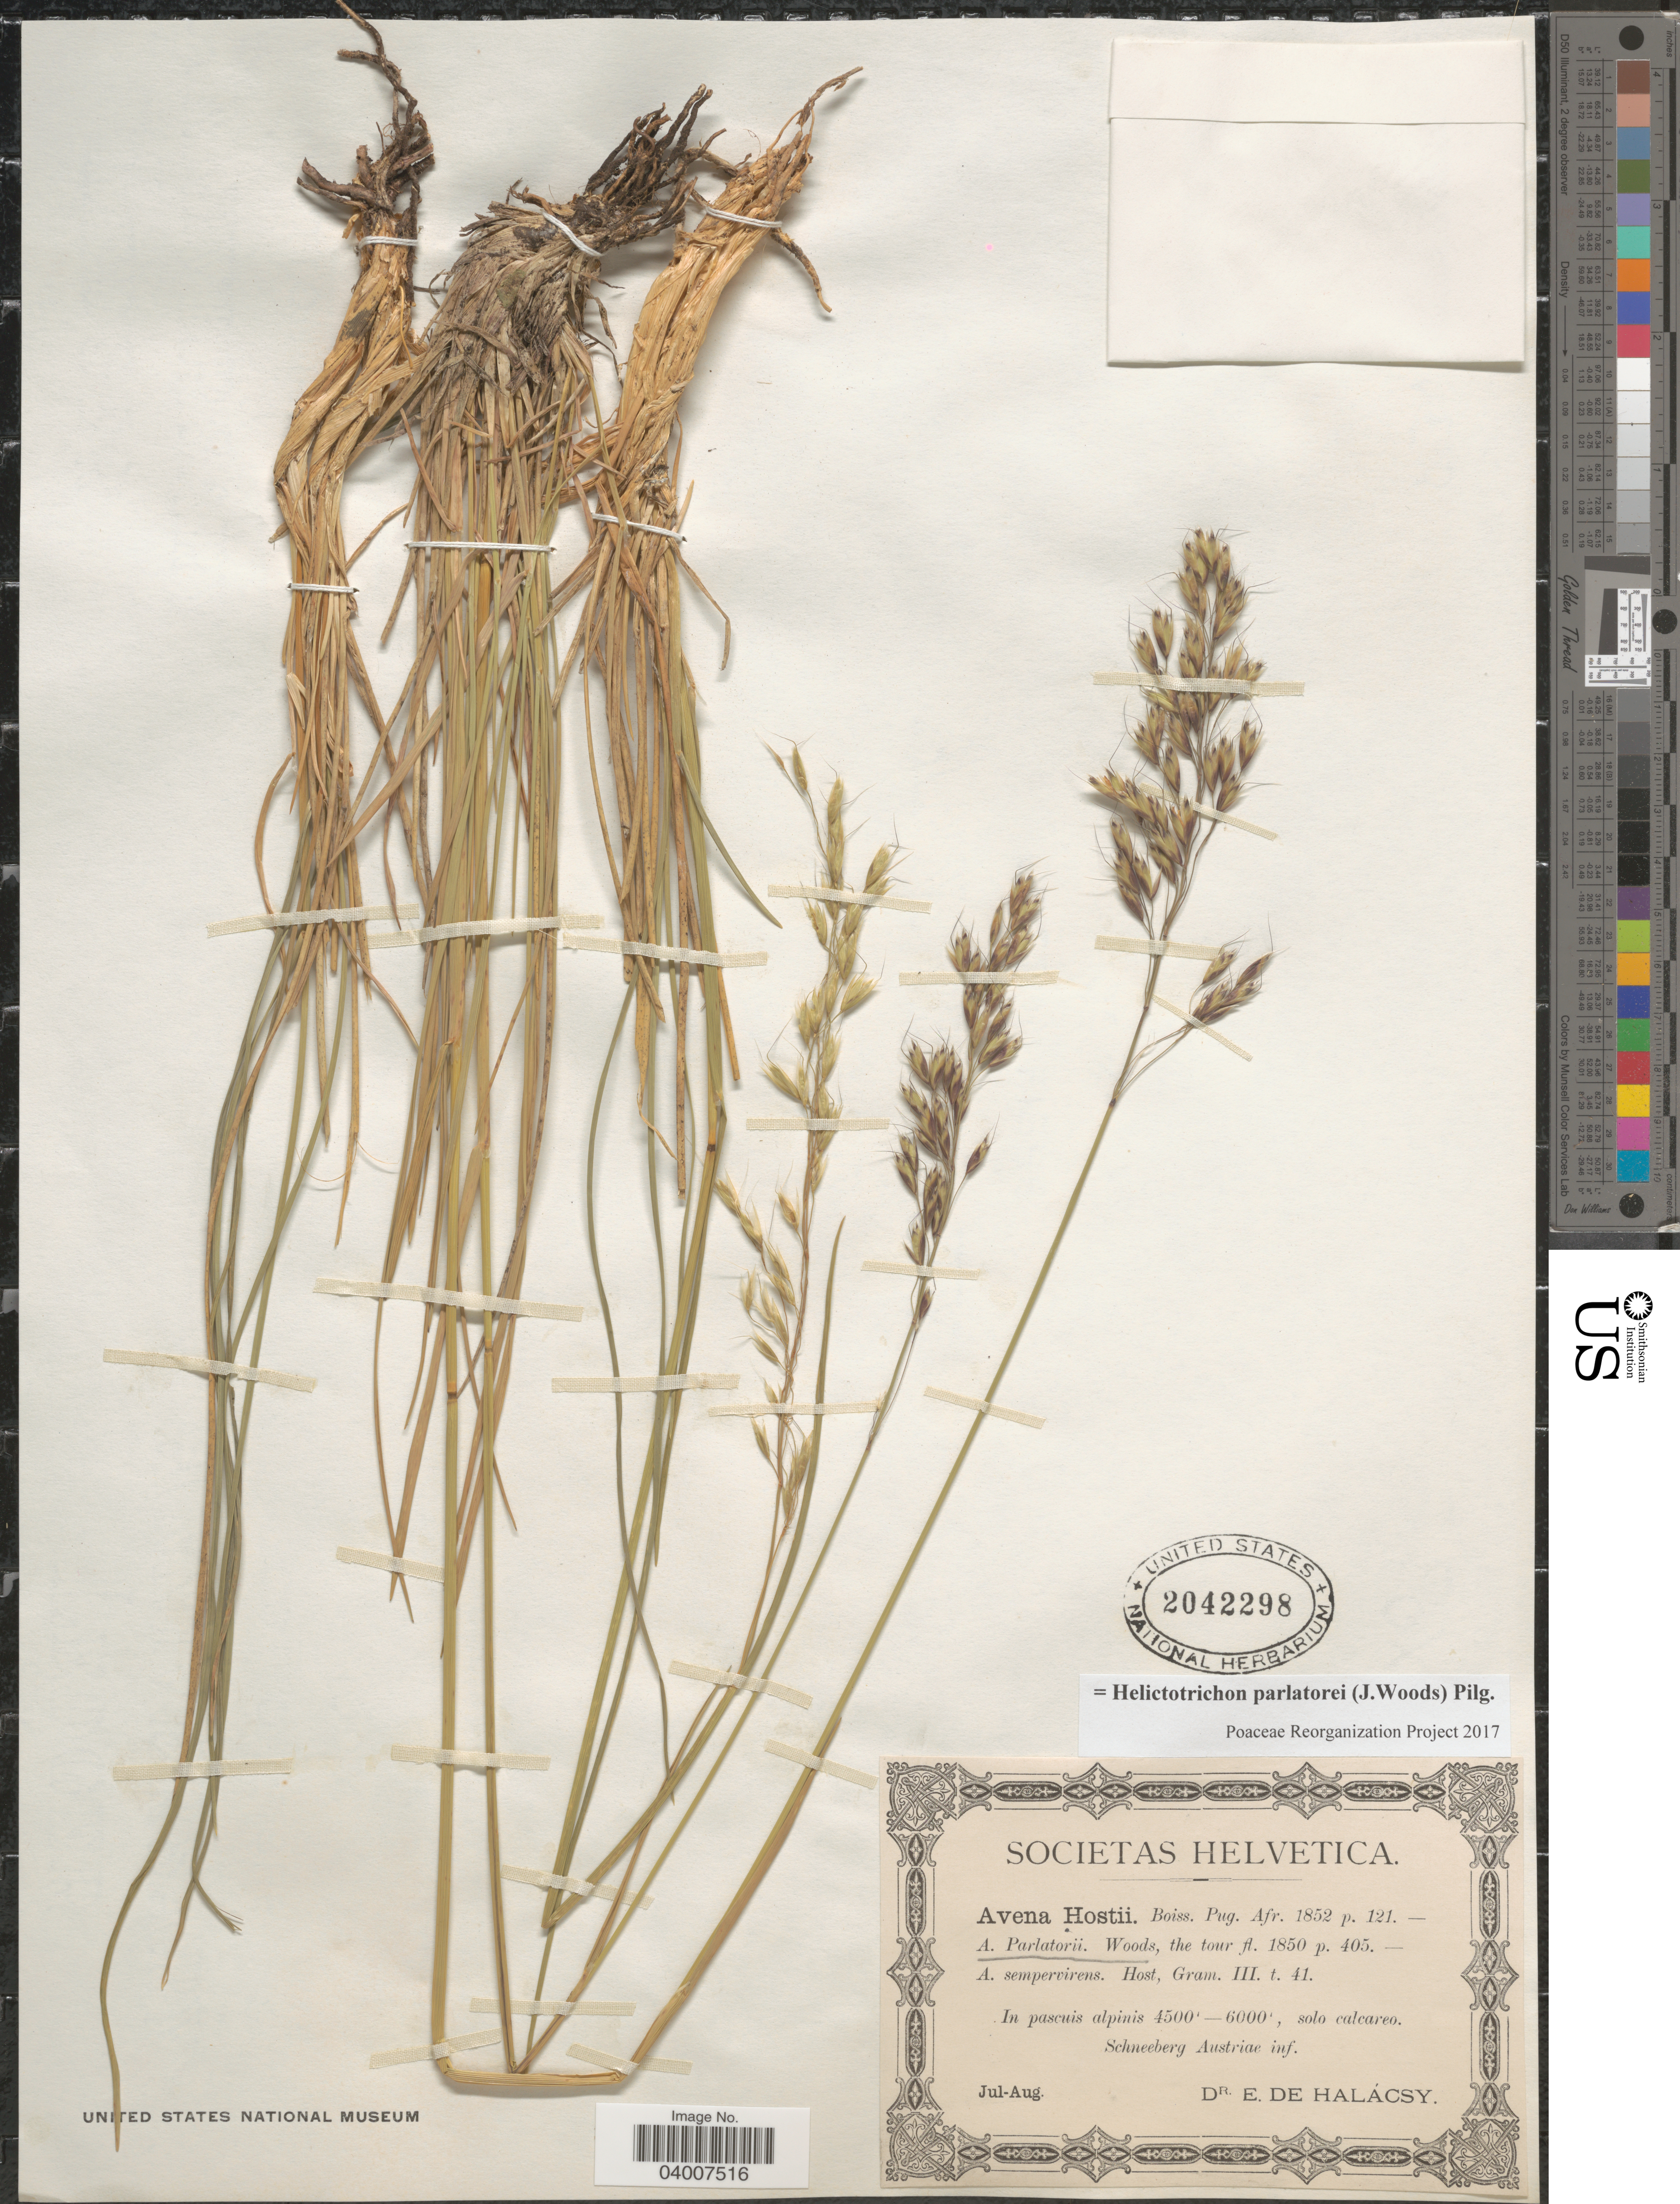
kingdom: Plantae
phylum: Tracheophyta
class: Liliopsida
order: Poales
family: Poaceae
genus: Helictotrichon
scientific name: Helictotrichon parlatorei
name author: (J. Woods) Pilg.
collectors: E. von Halacsy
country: Austria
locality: In pascuis alpinis, solo calcareo. Schneeberg Austriae inf.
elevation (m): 1372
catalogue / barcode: US 2042298